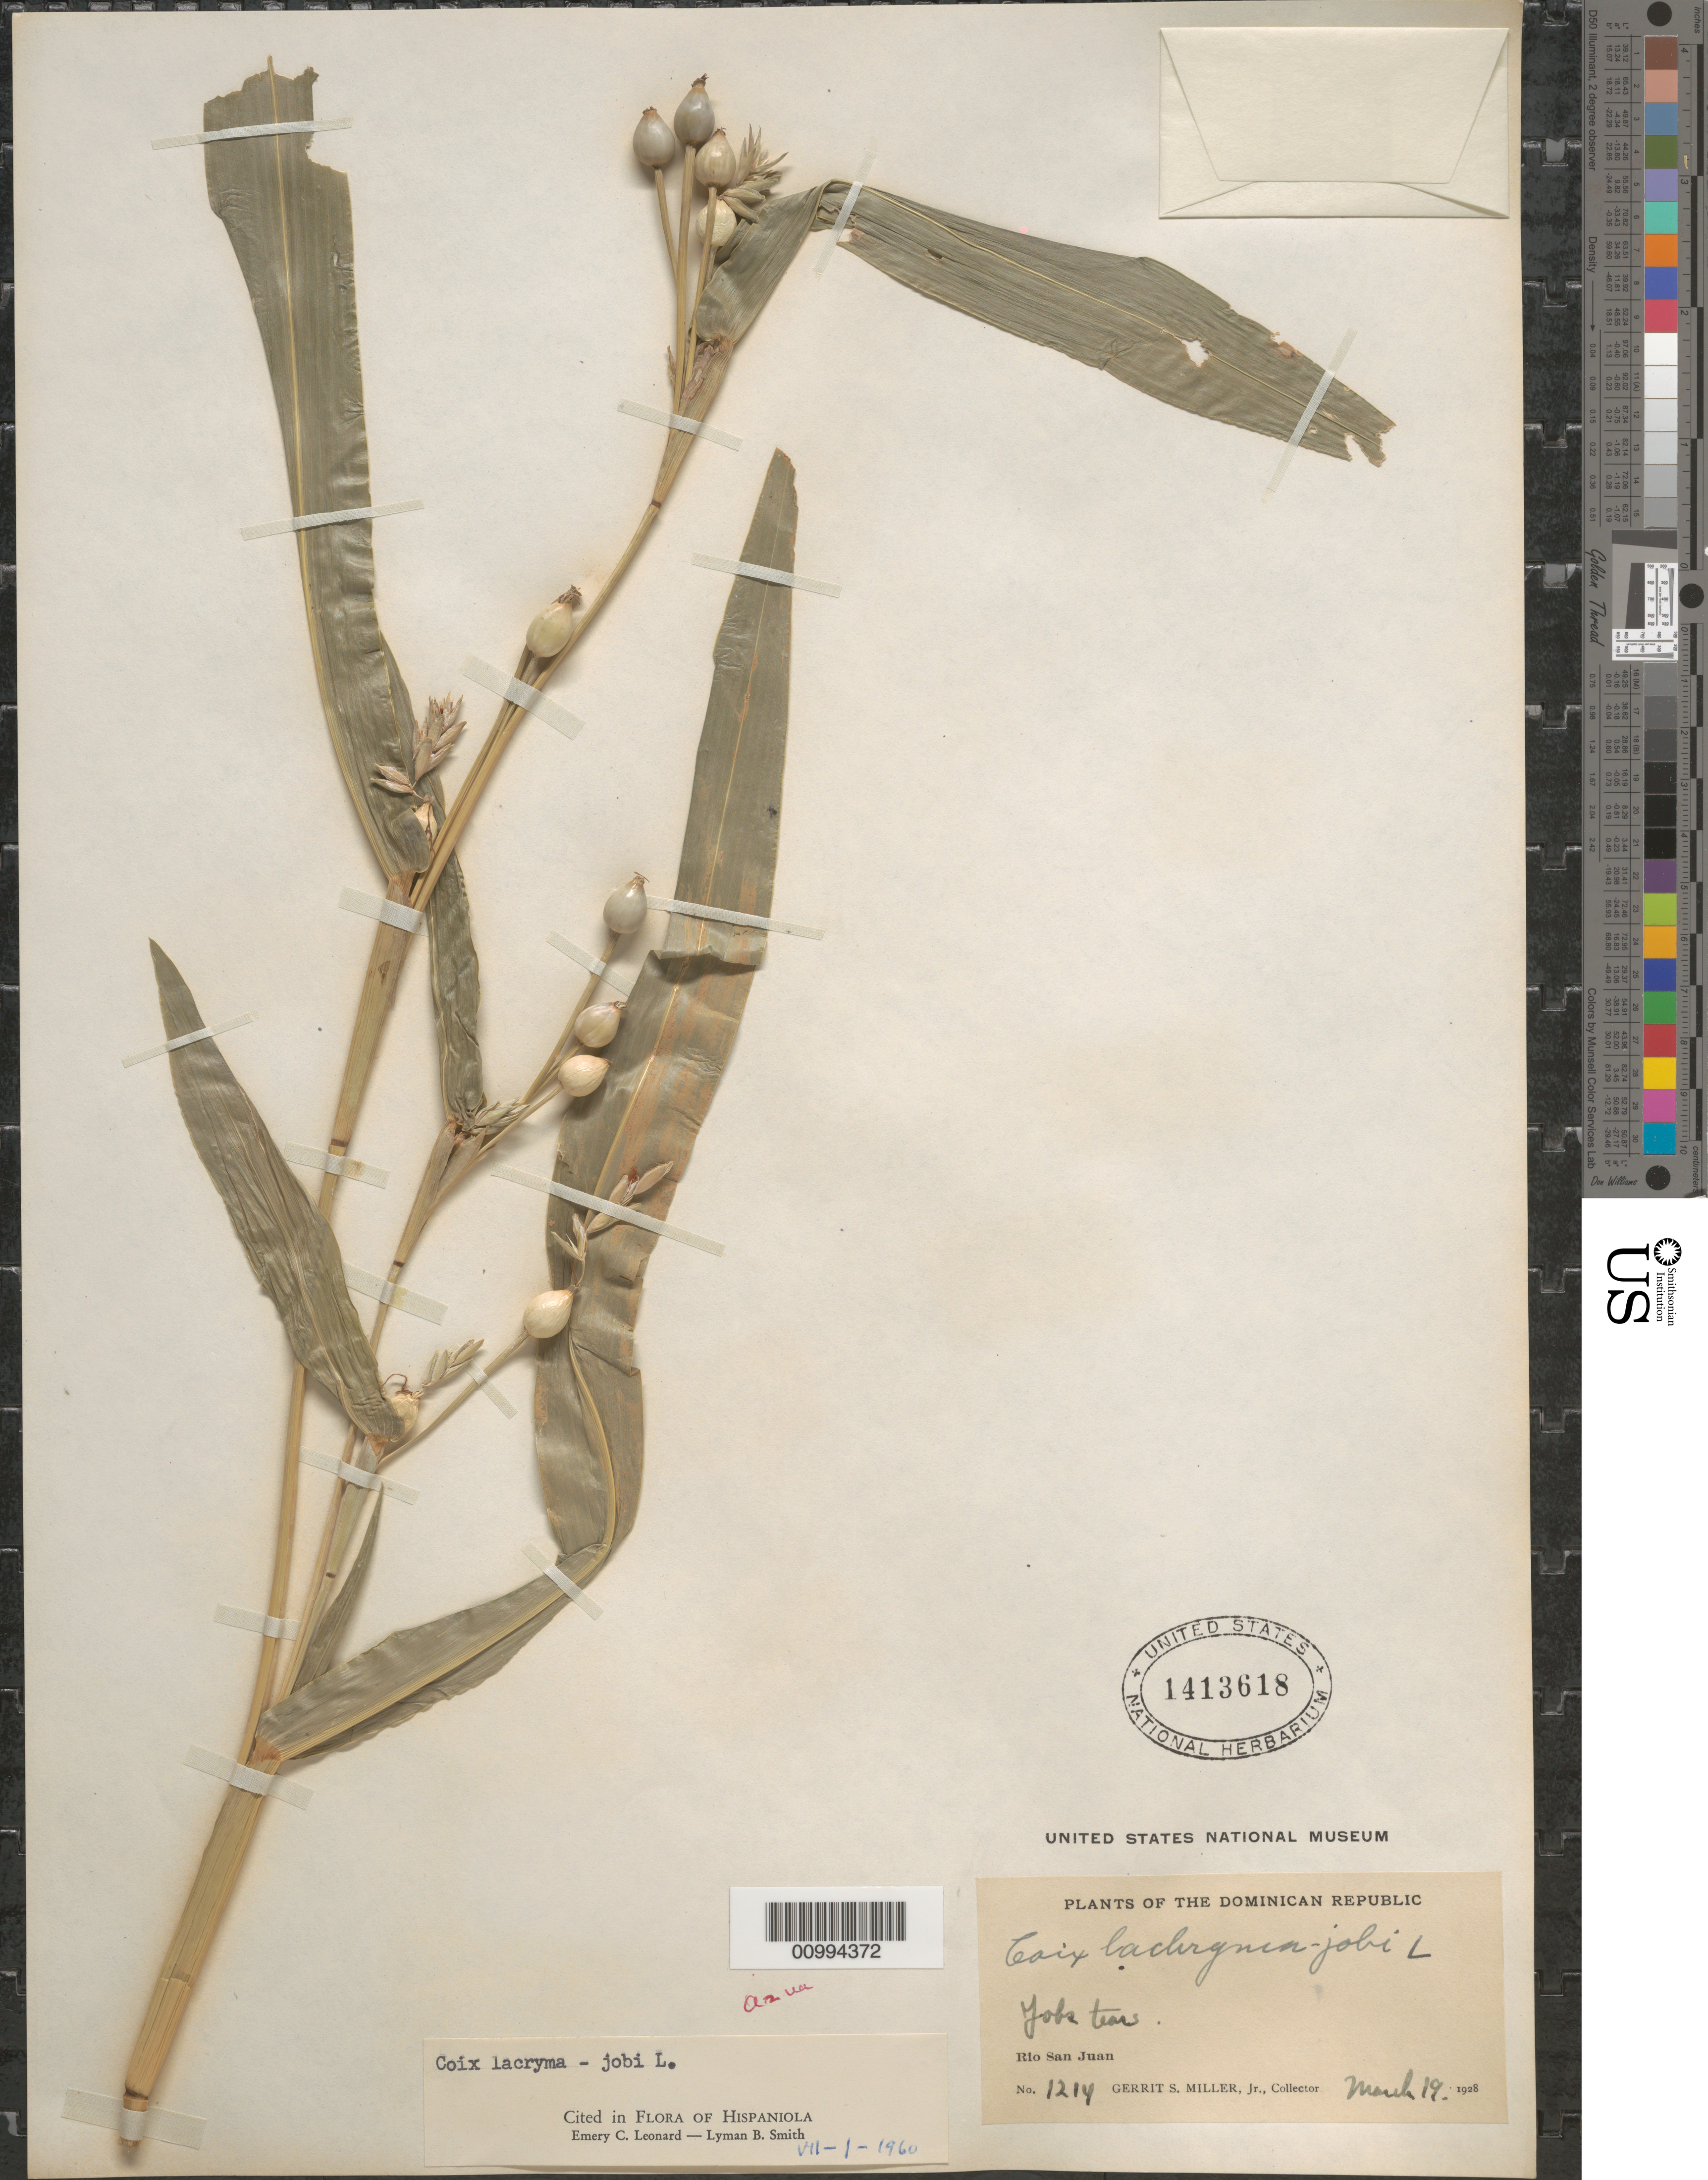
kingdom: Plantae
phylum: Tracheophyta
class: Liliopsida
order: Poales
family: Poaceae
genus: Coix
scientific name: Coix lacryma-jobi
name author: L.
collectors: G. S. Miller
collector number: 1214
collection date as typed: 19 Mar 1928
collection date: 1928-03-19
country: Dominican Republic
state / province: Azua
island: Hispaniola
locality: Rio San Juan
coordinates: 0 N, 0 E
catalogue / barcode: US 1413618